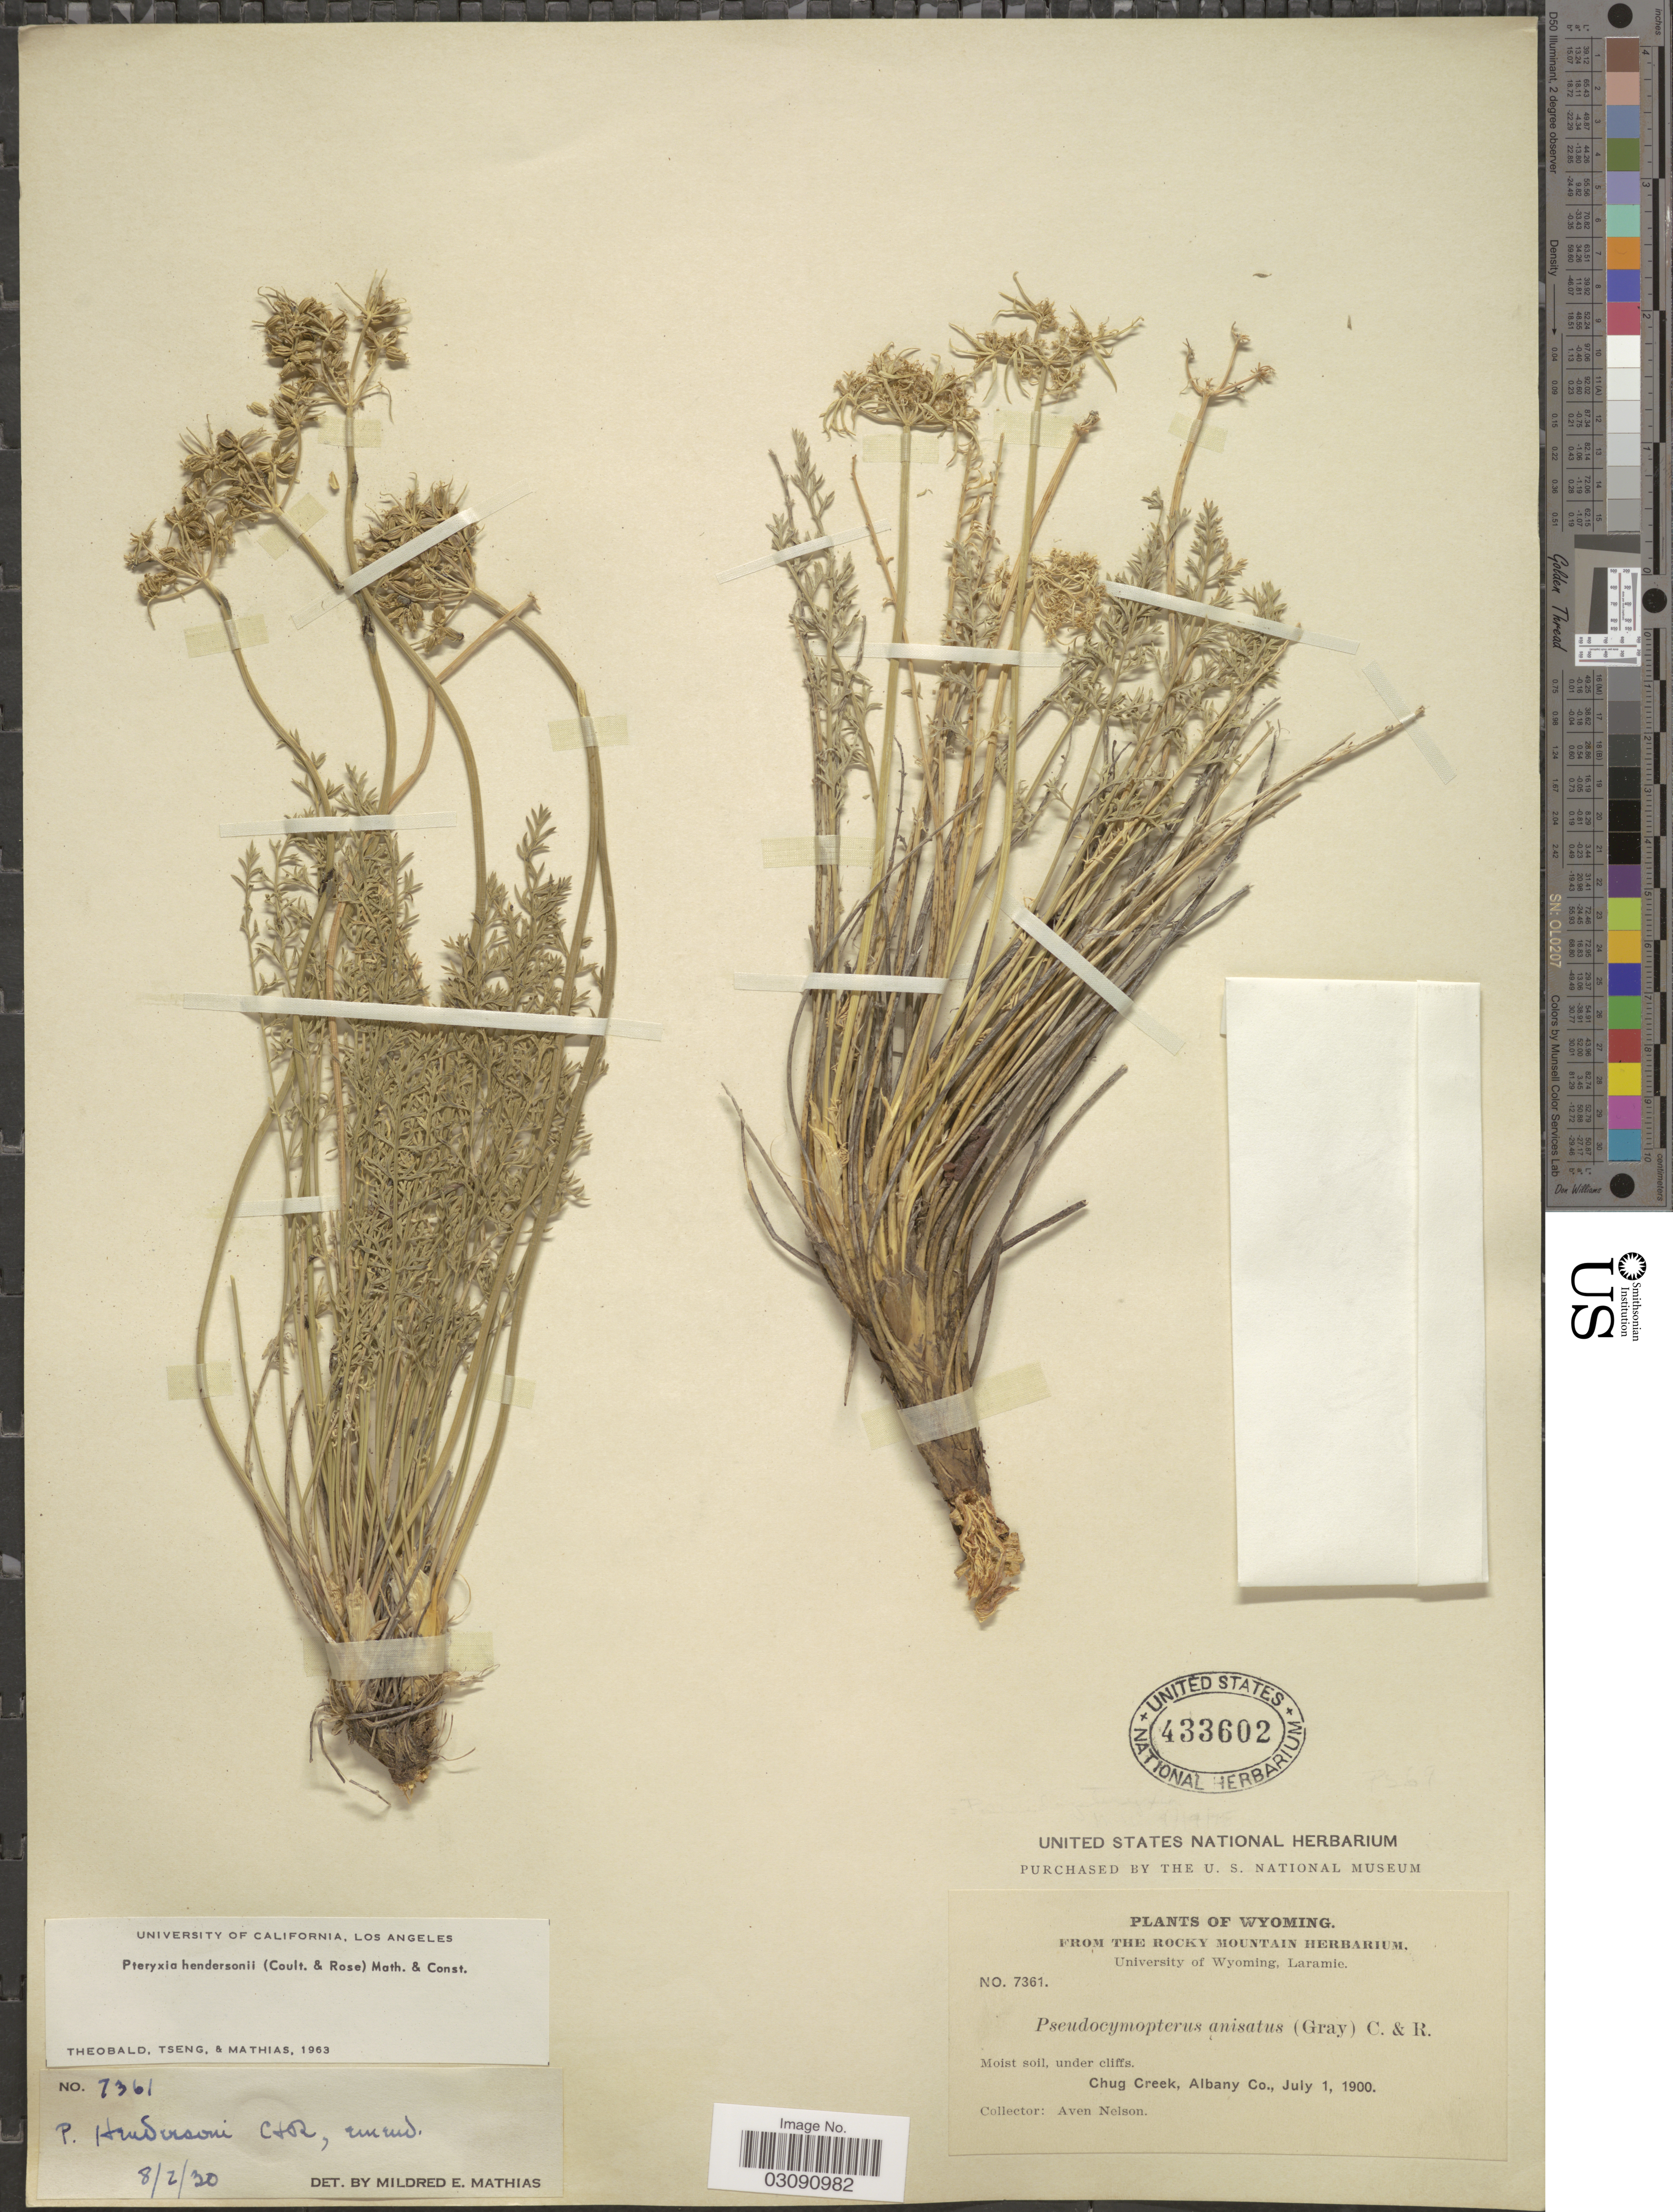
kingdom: Plantae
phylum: Tracheophyta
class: Magnoliopsida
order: Apiales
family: Apiaceae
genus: Pteryxia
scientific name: Pteryxia hendersonii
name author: (J.M. Coult. & Rose) Mathias & Constance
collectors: A. Nelson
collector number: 7361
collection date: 1900-07-01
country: United States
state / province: Wyoming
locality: Chug Creek, Albany Co.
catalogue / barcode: US 433602